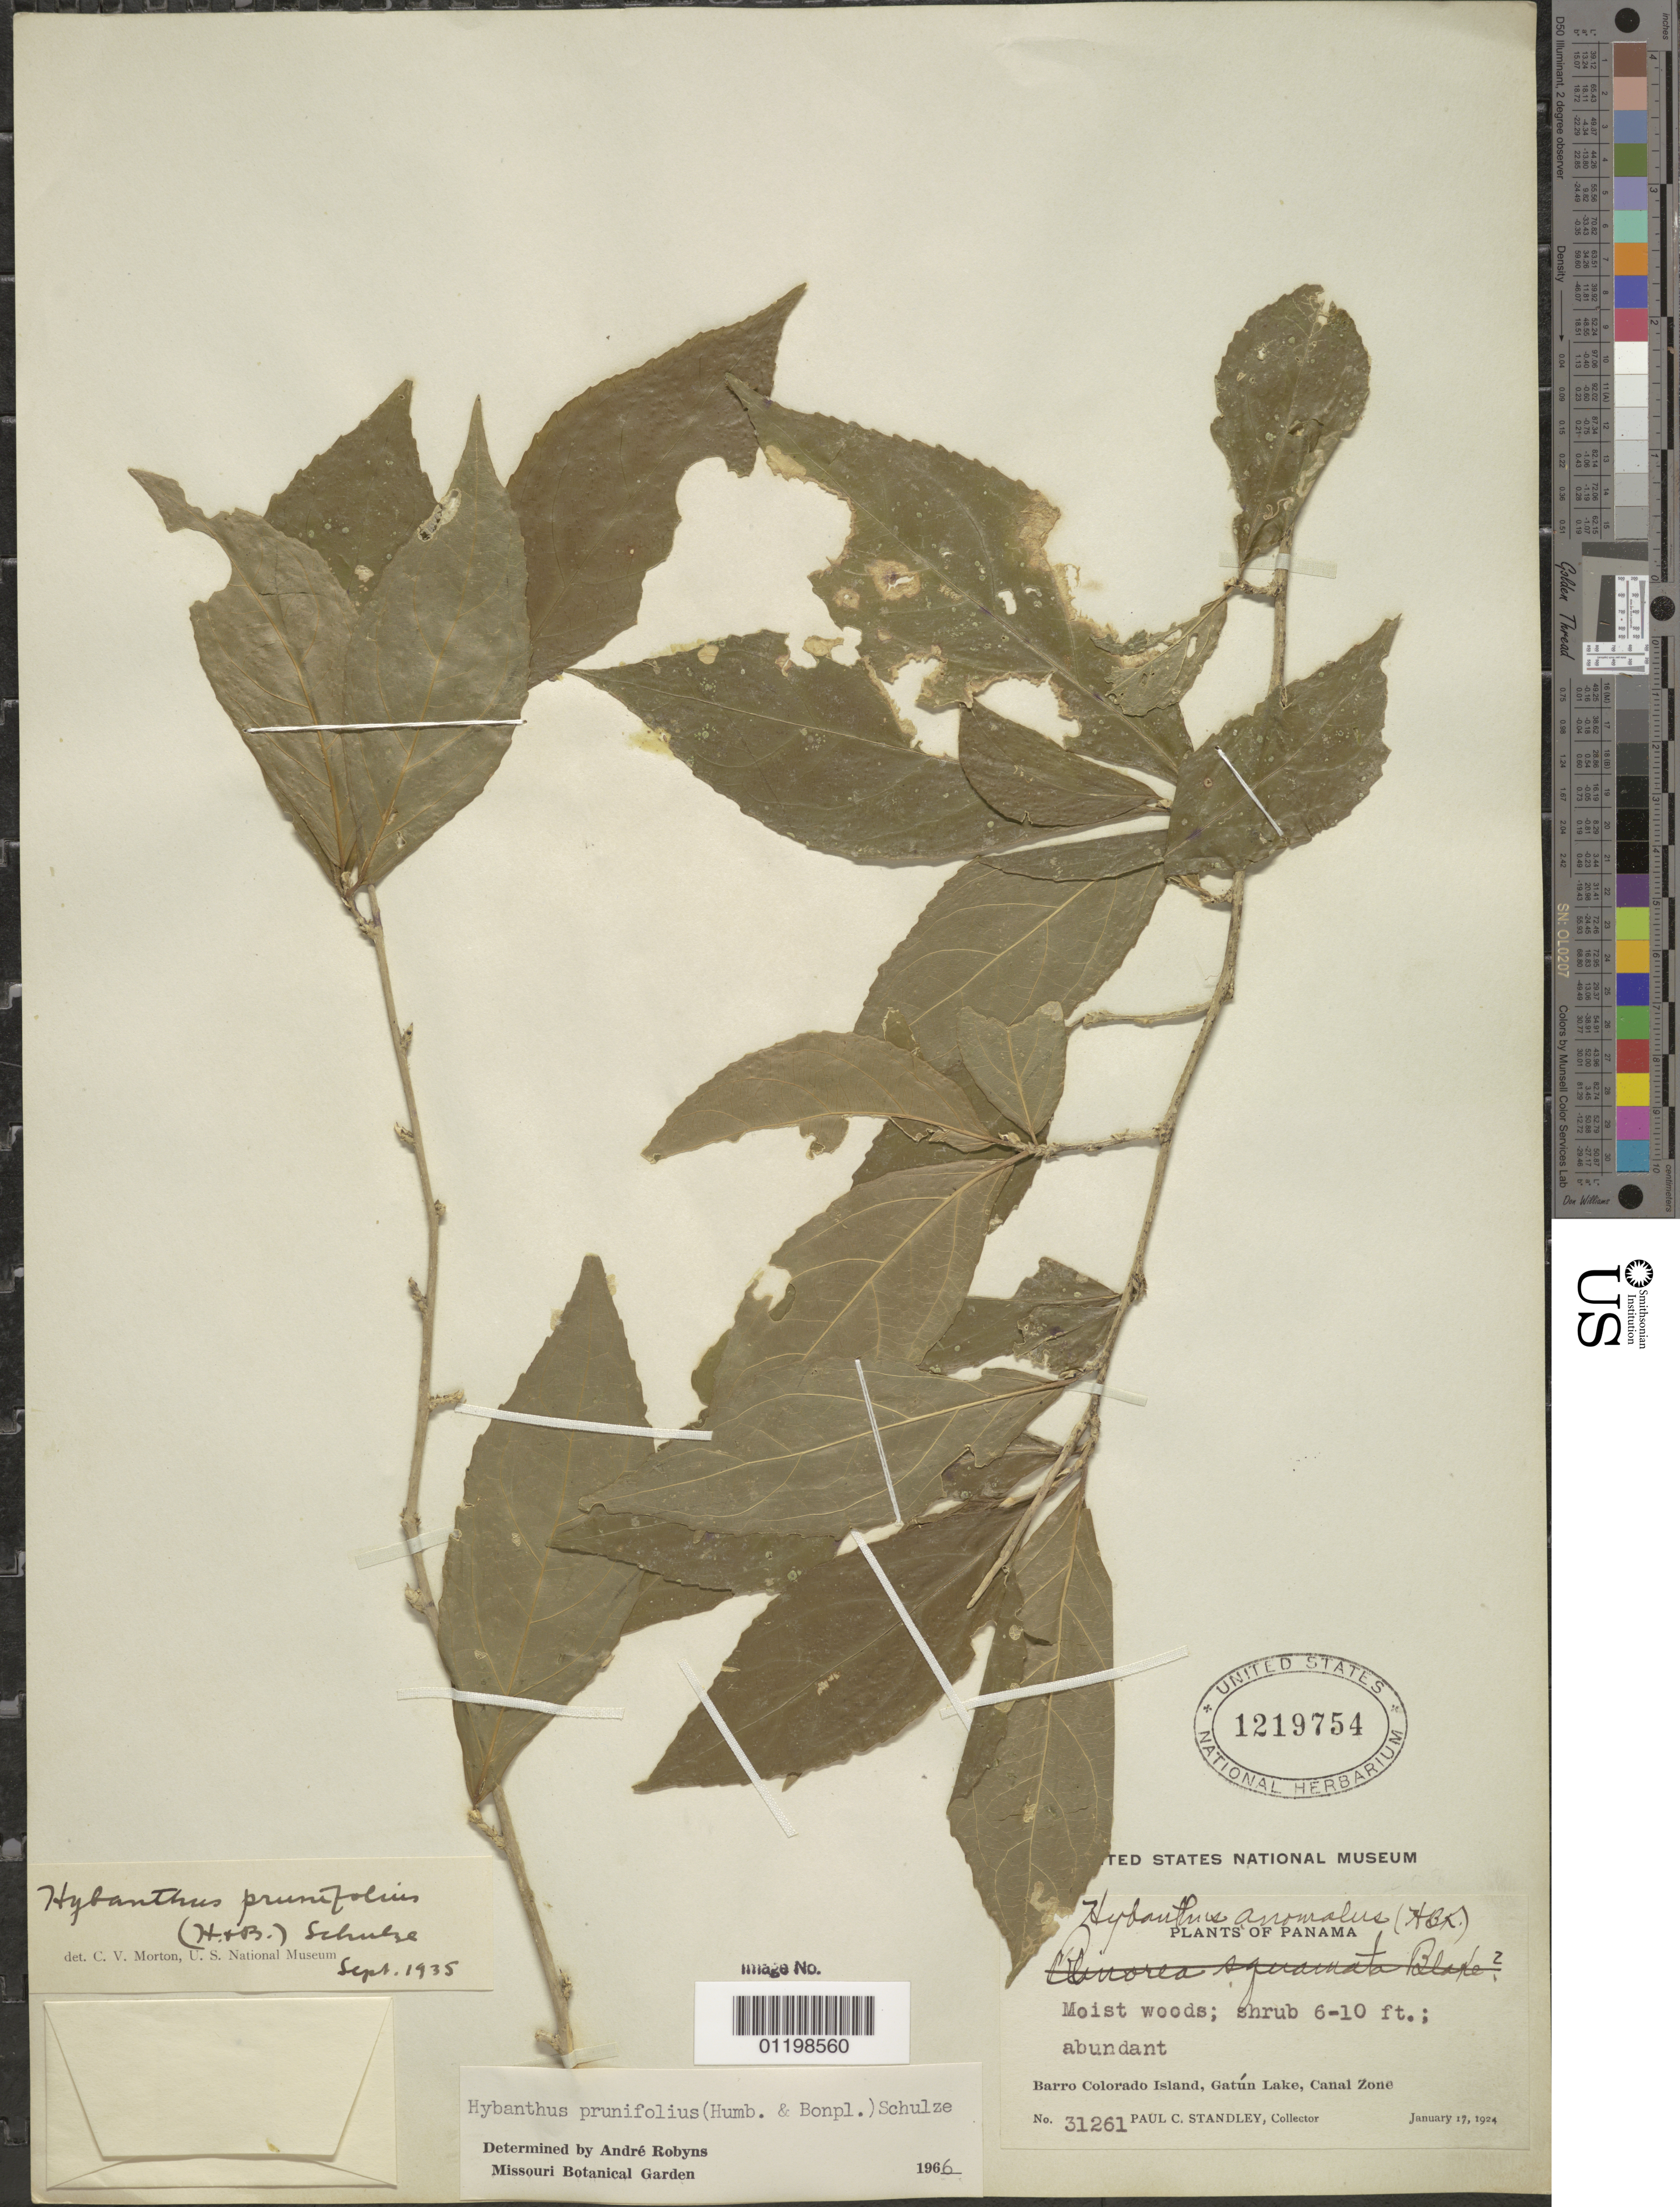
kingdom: Plantae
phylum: Tracheophyta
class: Magnoliopsida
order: Malpighiales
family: Violaceae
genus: Pombalia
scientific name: Pombalia prunifolia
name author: (Humb. & Bonpl. ex Willd.) Paula-Souza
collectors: P. C. Standley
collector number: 31261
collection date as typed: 17 Jan 1924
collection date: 1924-01-17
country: Panama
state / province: Panamá Oeste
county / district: Canal Zone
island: Barro Colorado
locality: Barro Colorado Island, Gatun Lake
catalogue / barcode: US 1219754